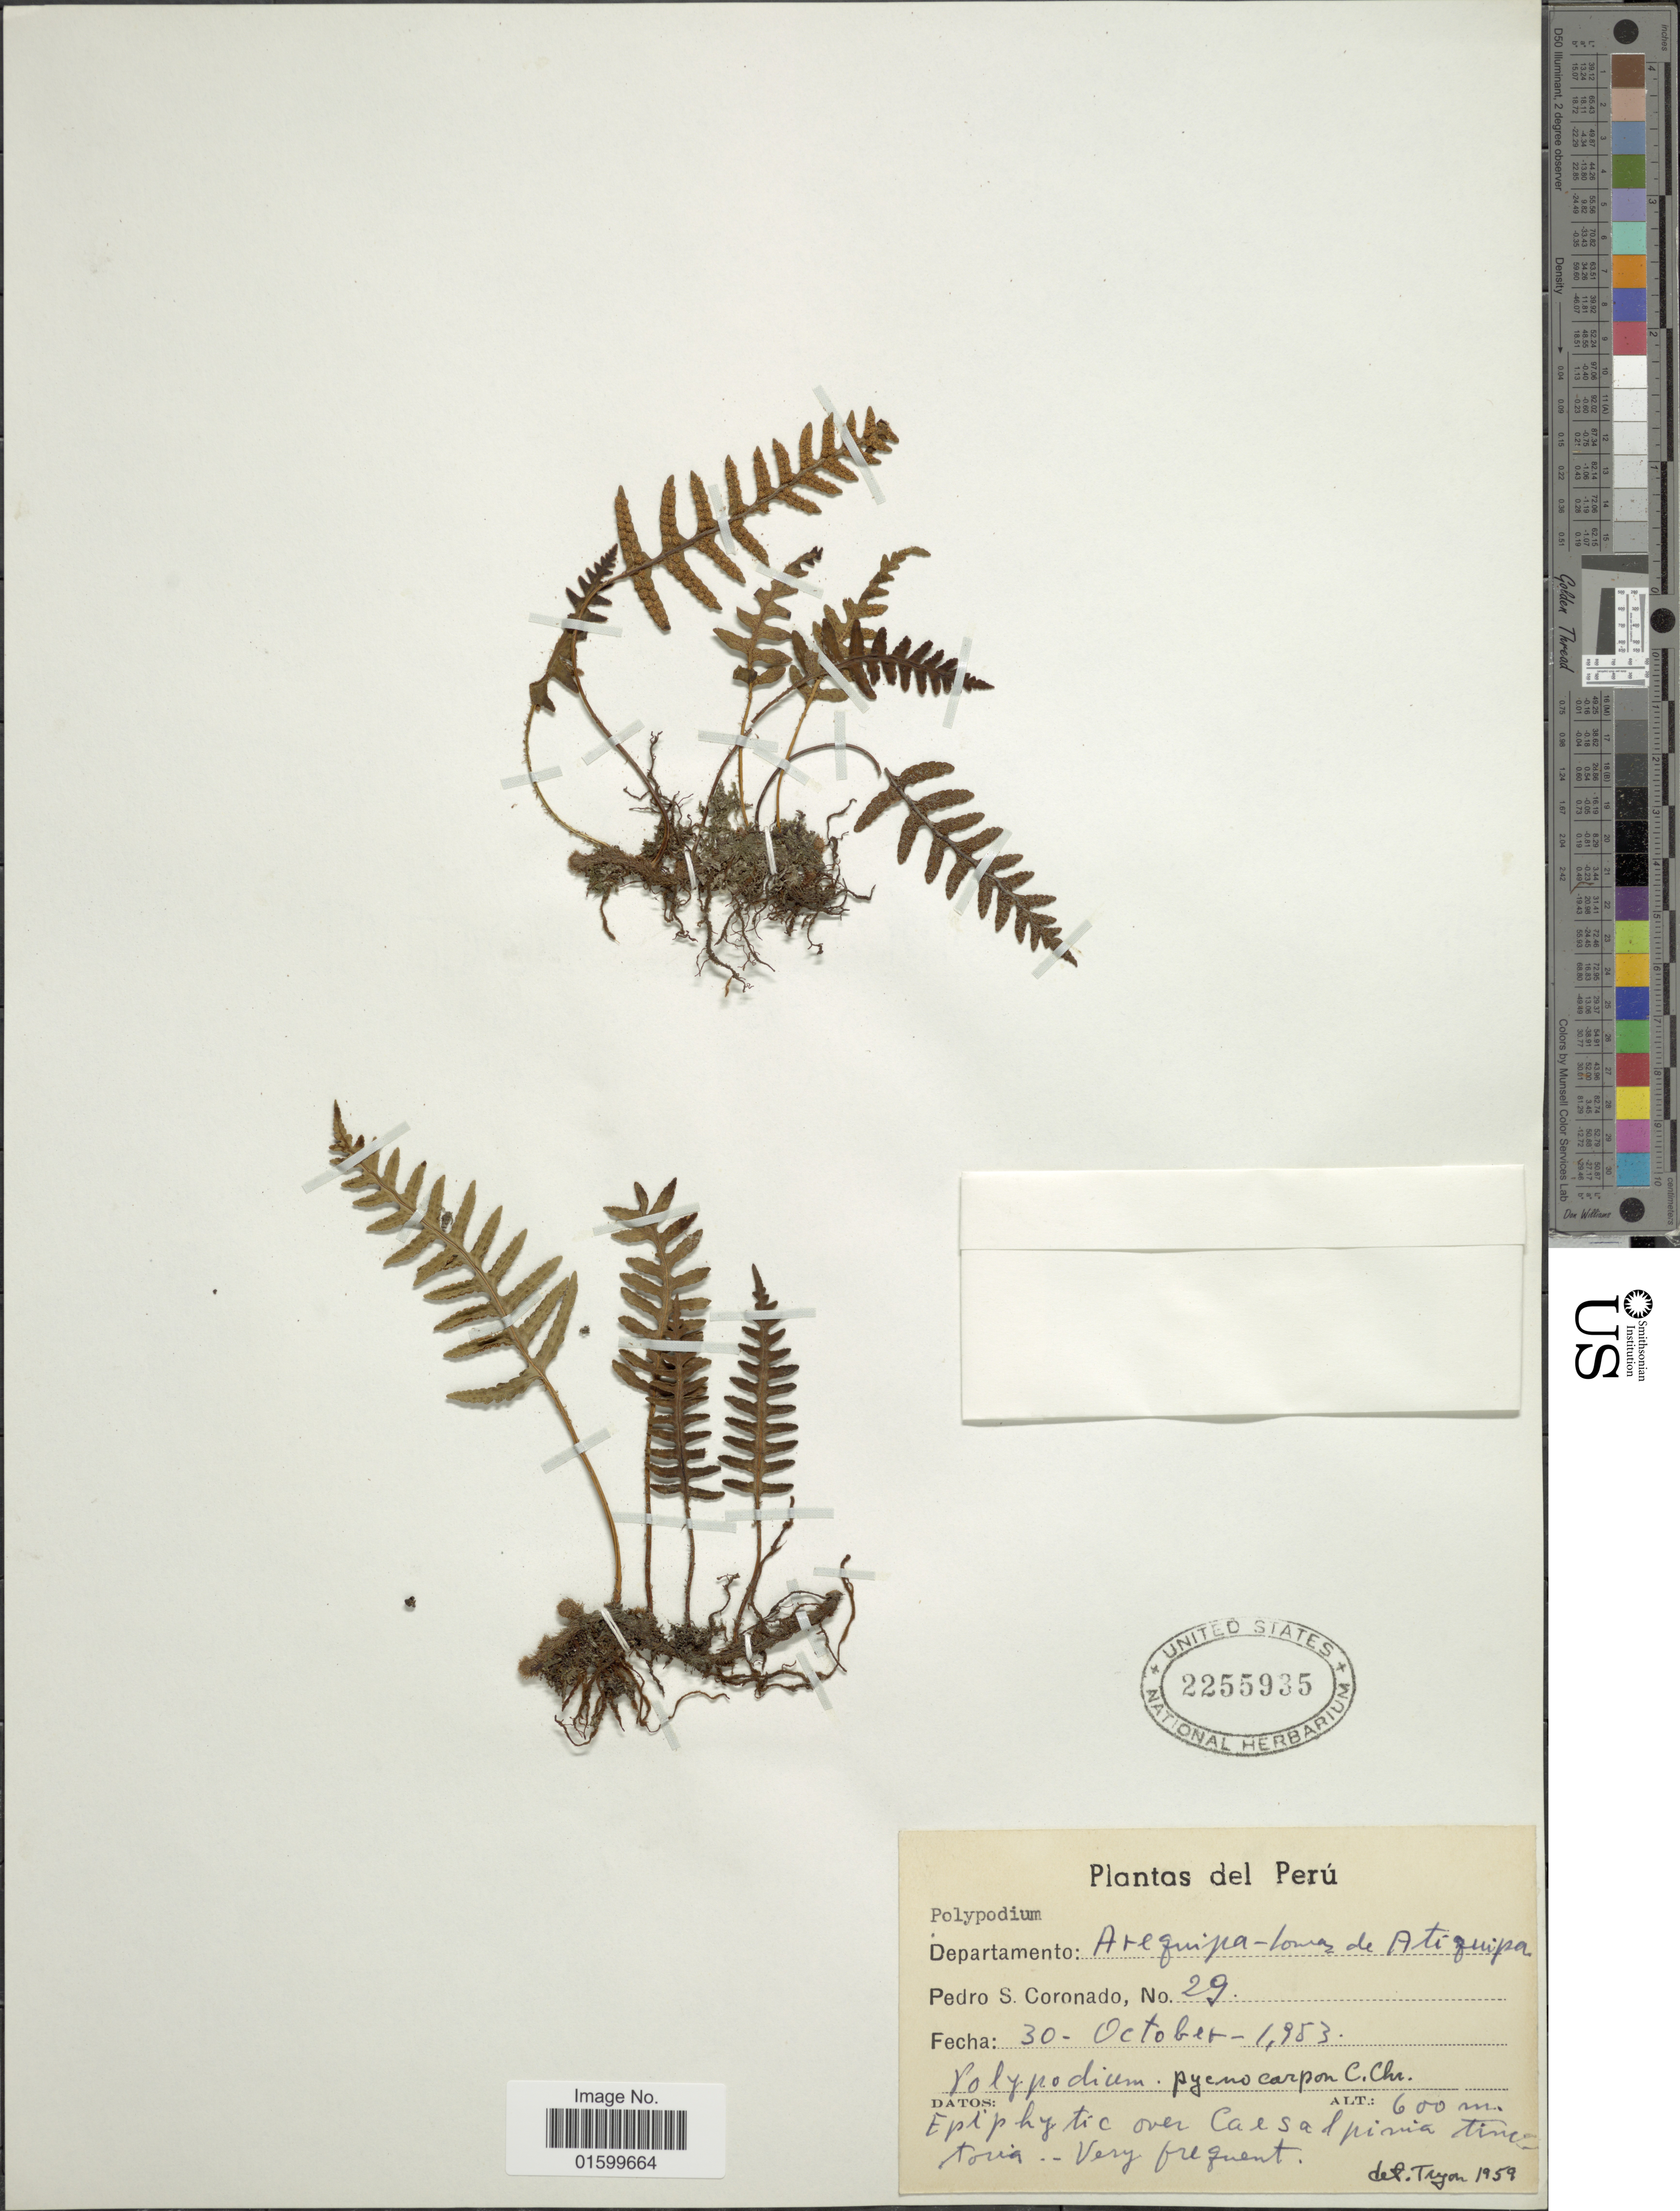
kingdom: Plantae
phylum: Tracheophyta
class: Polypodiopsida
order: Polypodiales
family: Polypodiaceae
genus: Pleopeltis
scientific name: Pleopeltis masafuerae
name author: (Phil.) de la Sota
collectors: P. Coronado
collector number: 29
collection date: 1953-10-30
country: Peru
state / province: Arequipa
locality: Departamento Arequipa-lomas de Atiquipa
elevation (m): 600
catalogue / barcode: US 225935